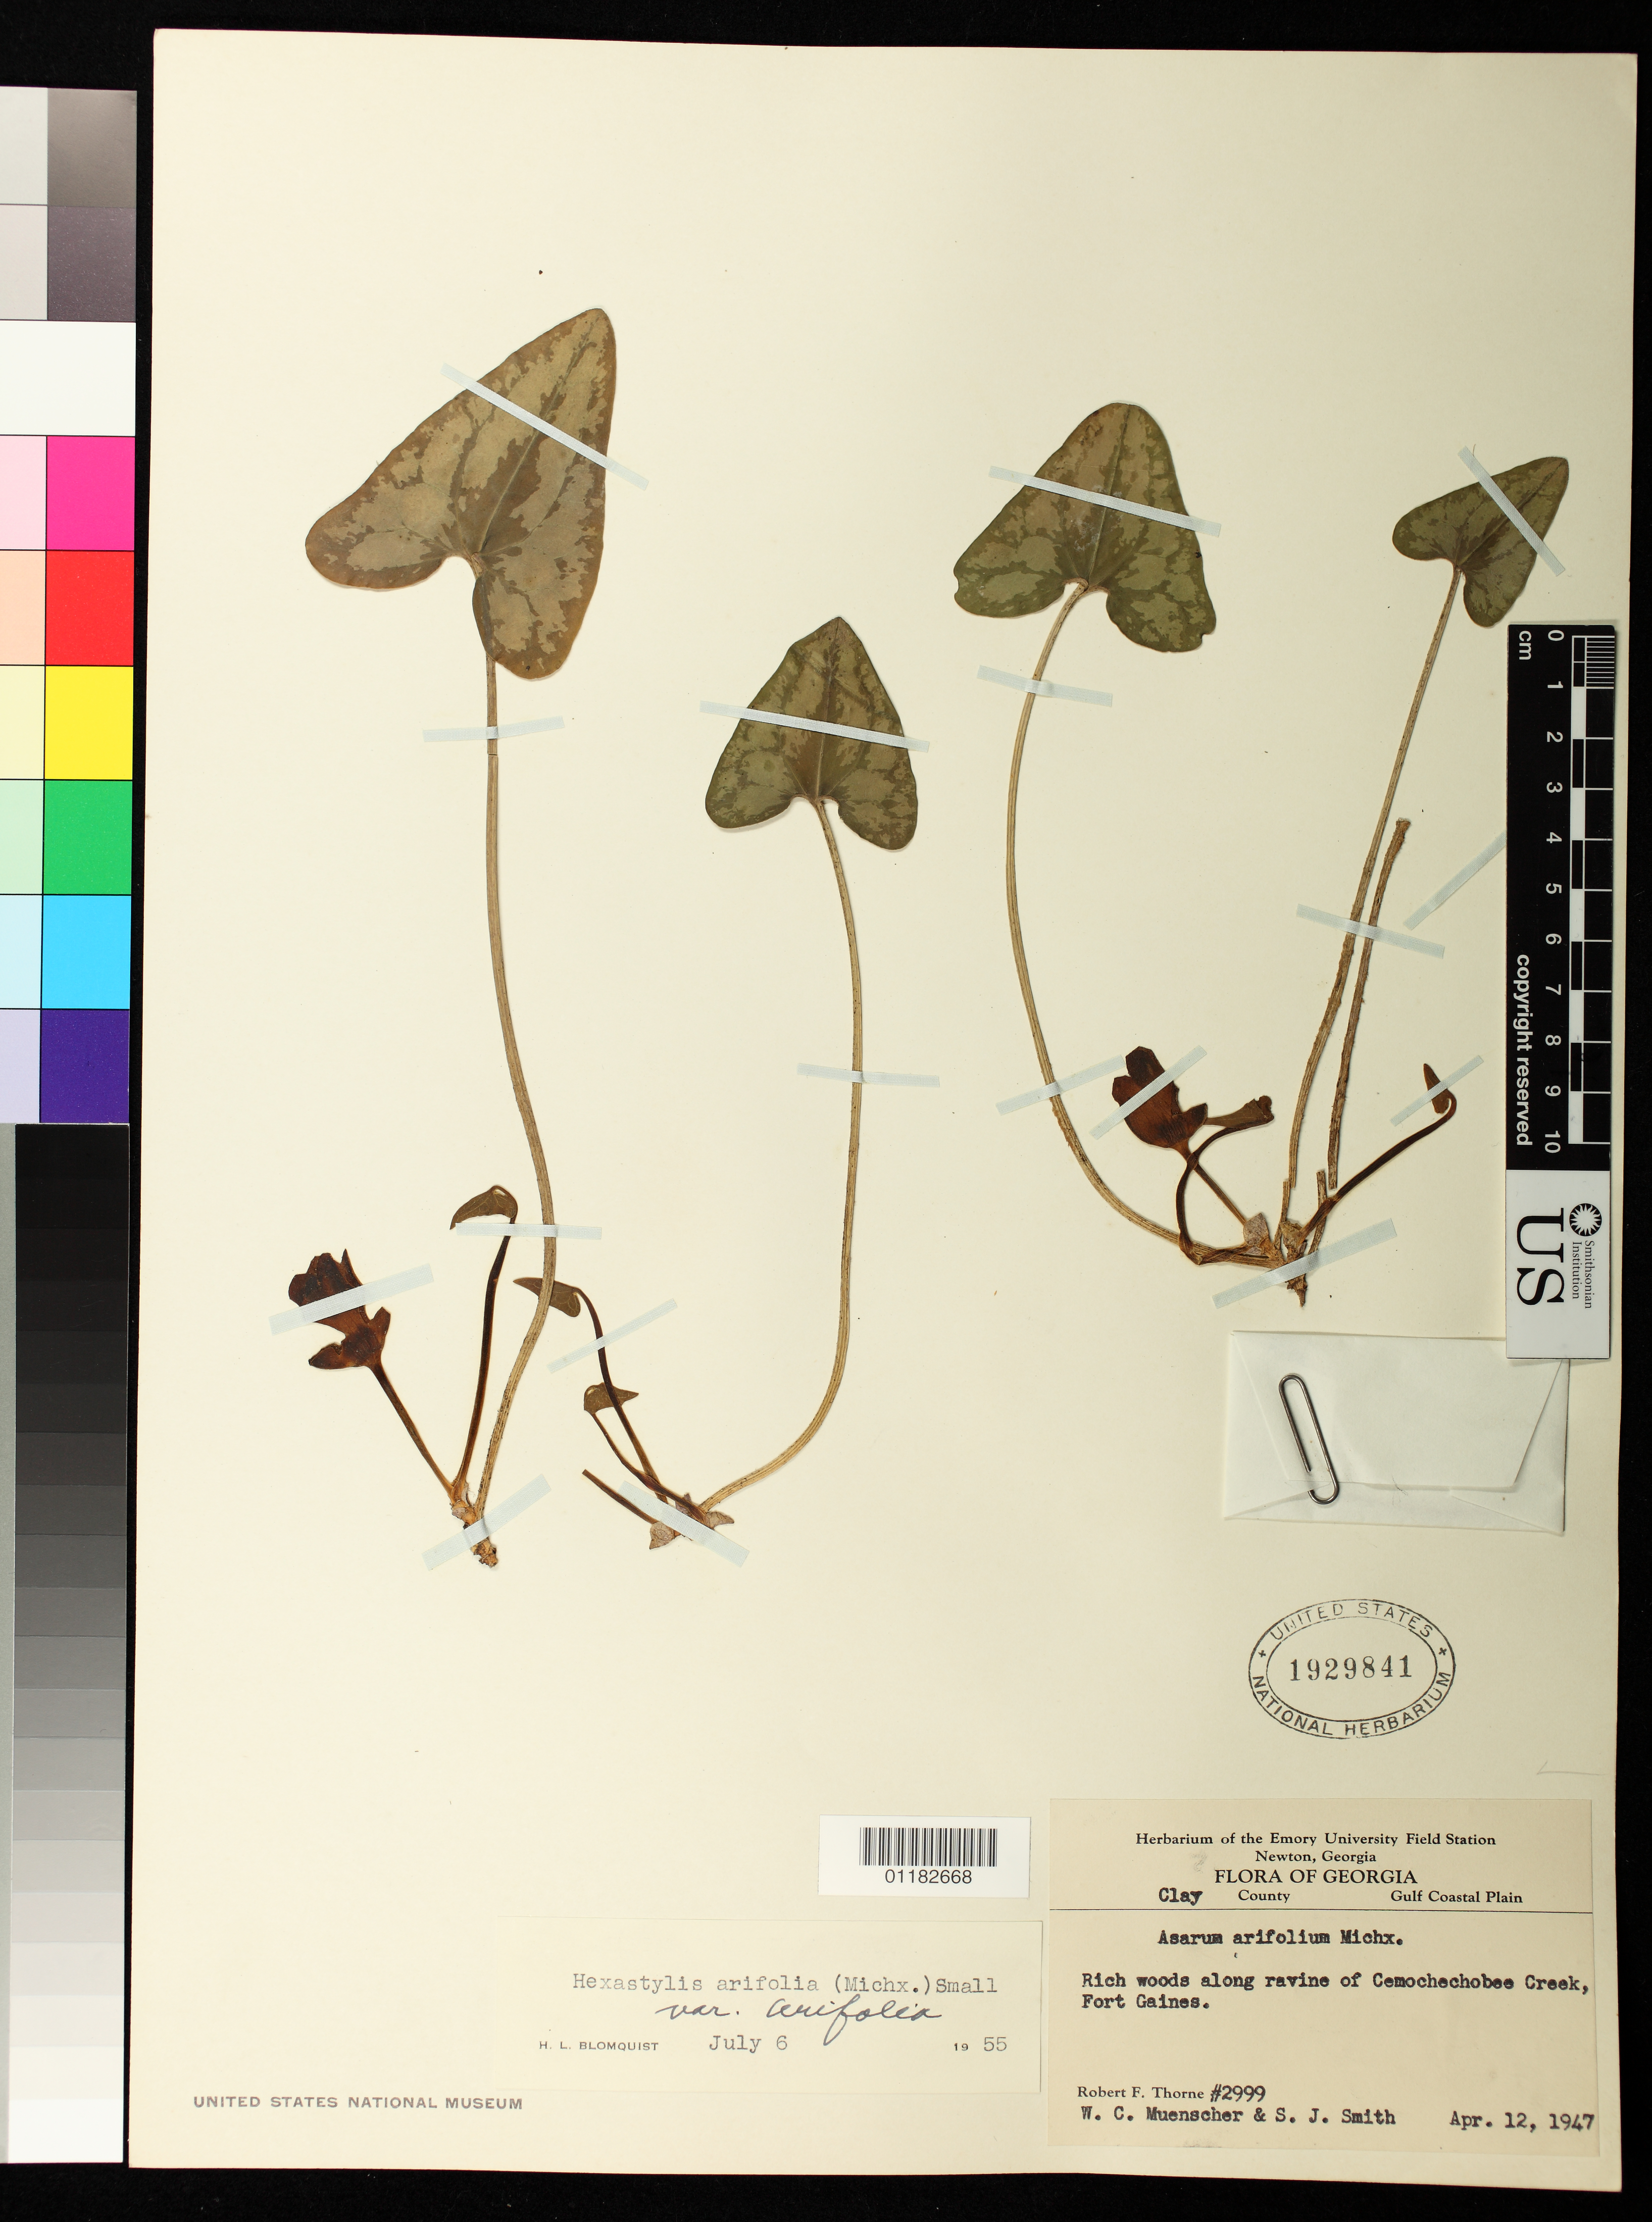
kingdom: Plantae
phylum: Tracheophyta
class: Magnoliopsida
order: Piperales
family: Aristolochiaceae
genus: Hexastylis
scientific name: Hexastylis arifolia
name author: (Michx.) Small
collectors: W. C. Muenscher & S. Smith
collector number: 2999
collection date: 1947-04-12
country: United States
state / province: Georgia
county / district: Clay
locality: Along ravine of Cemochechobee Creek, Fort Gaines, Clay County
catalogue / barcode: US 1929841